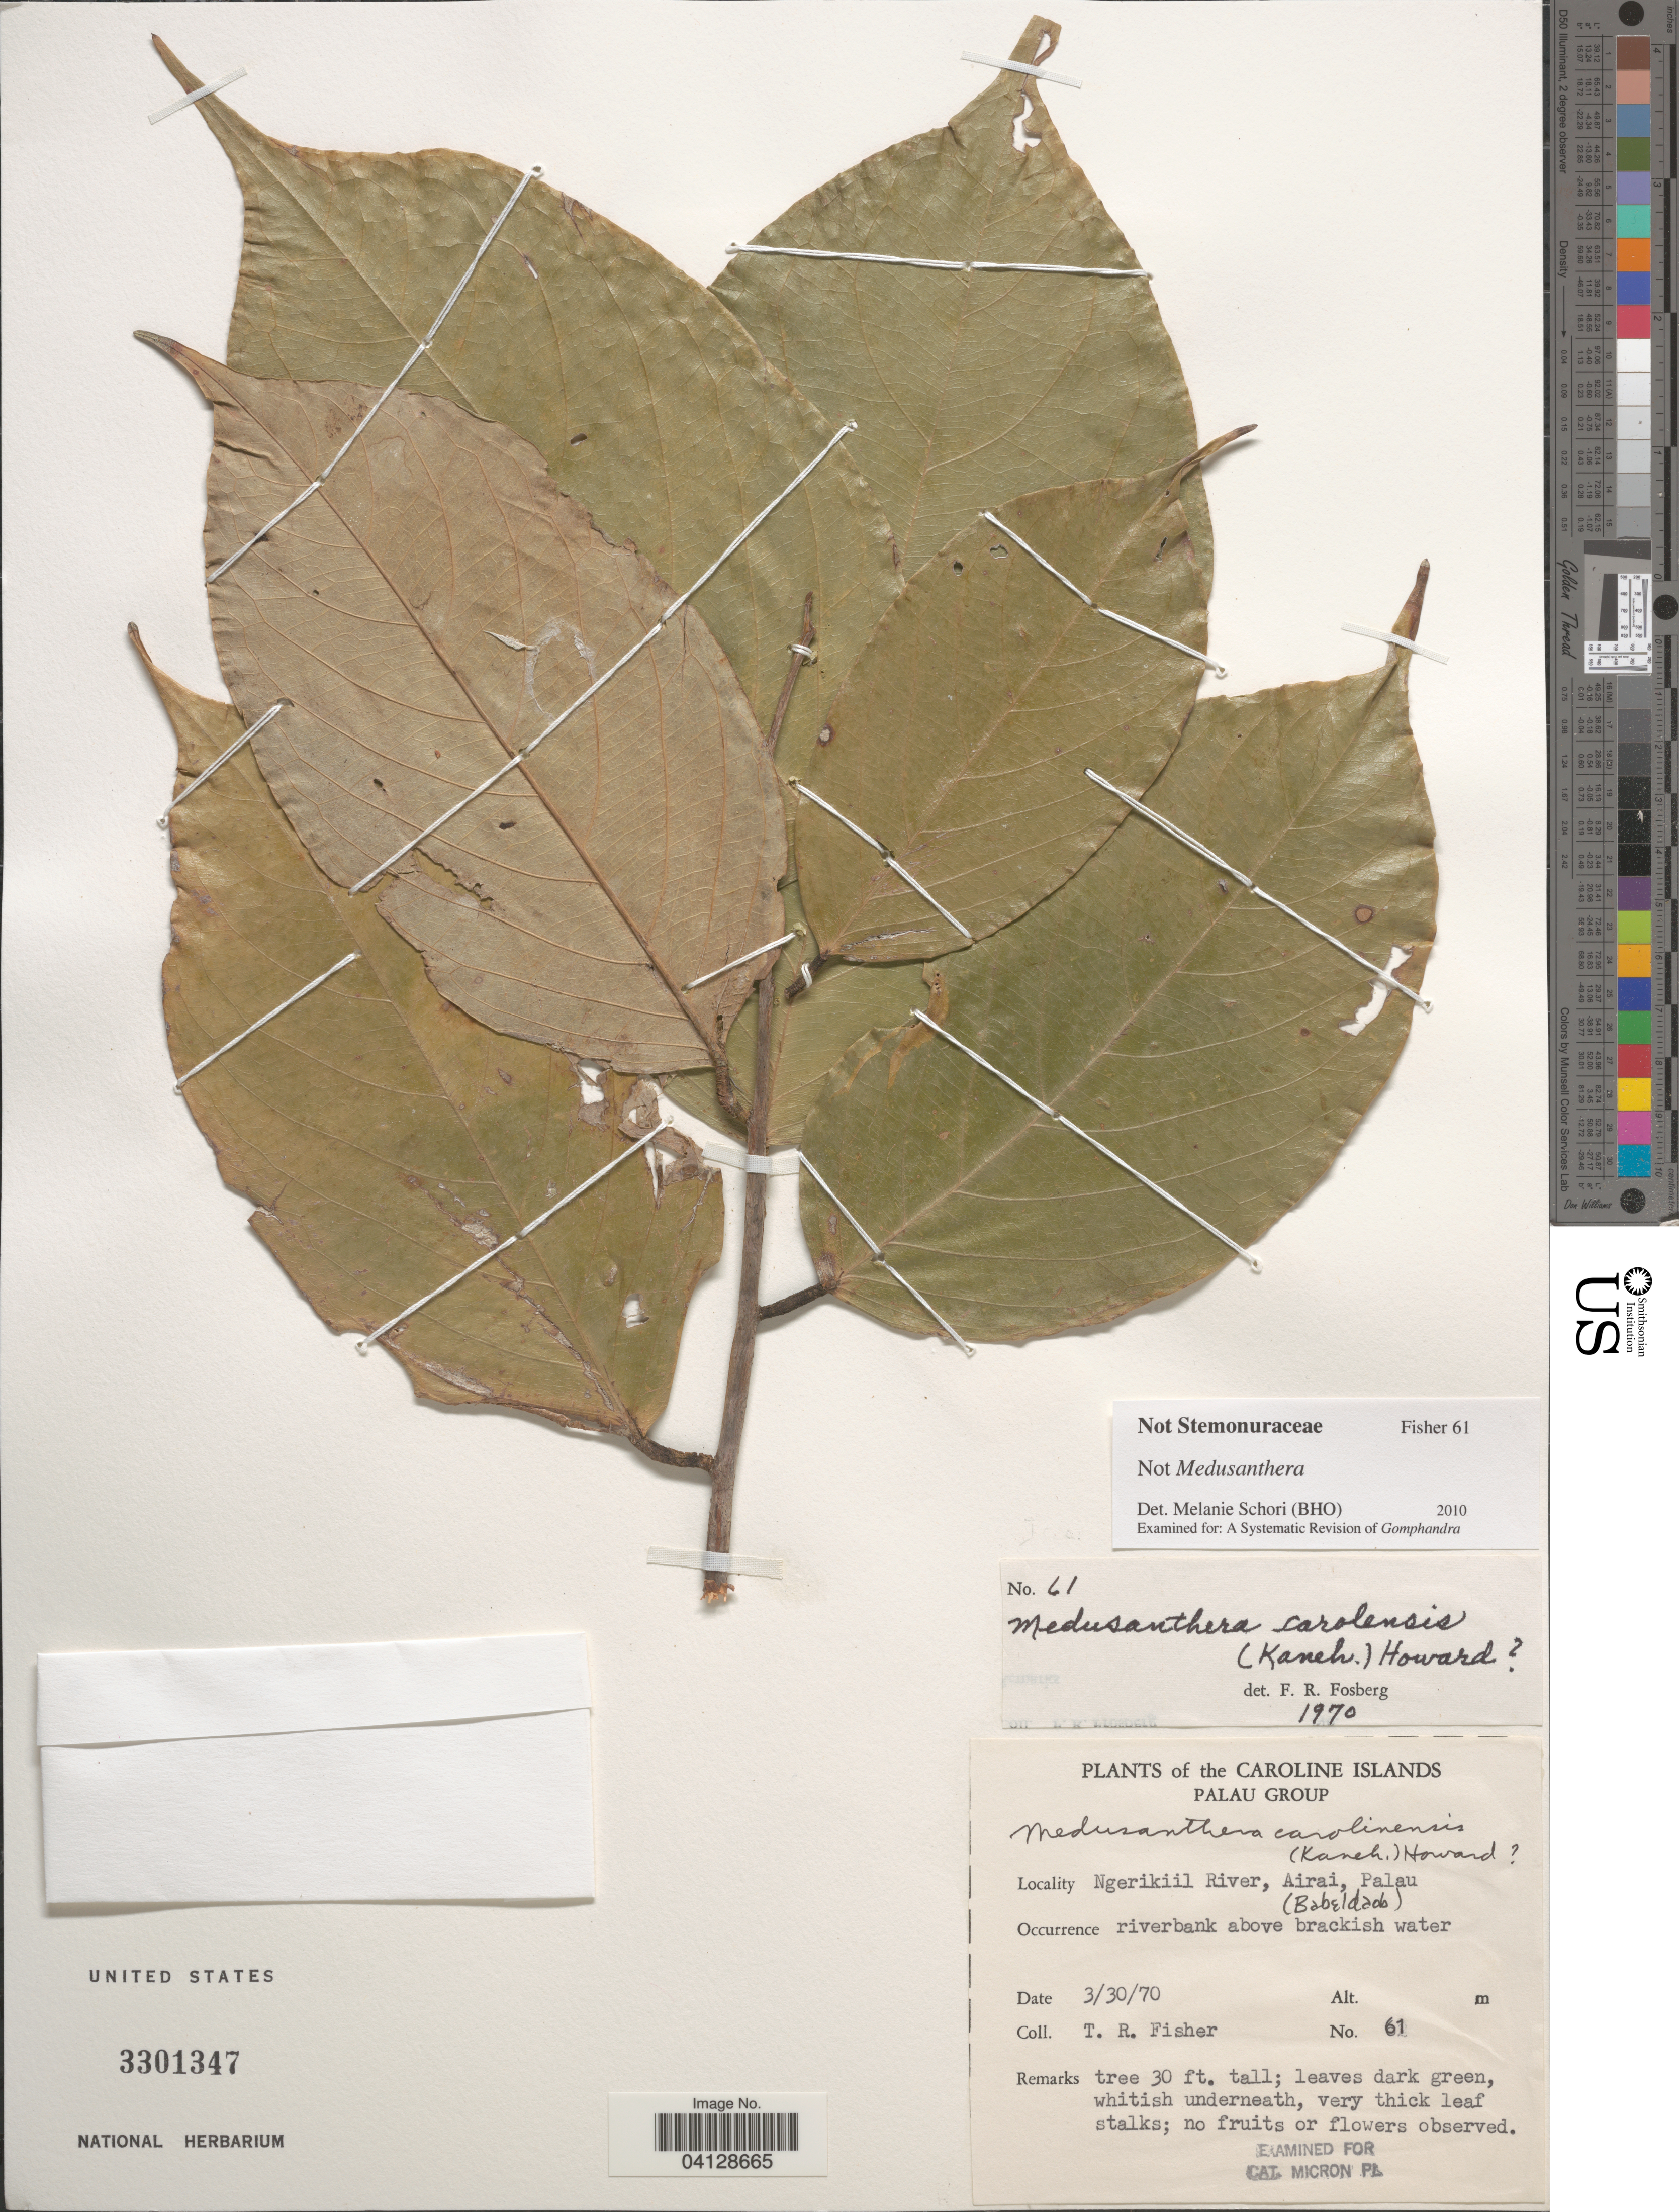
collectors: T. R. Fisher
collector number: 61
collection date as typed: Transcribed d/m/y: 30/3/70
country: Palau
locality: Caroline Islands. Palau Group. Ngerikiil River, Airai, (Babeldaob).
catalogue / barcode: US 3301347